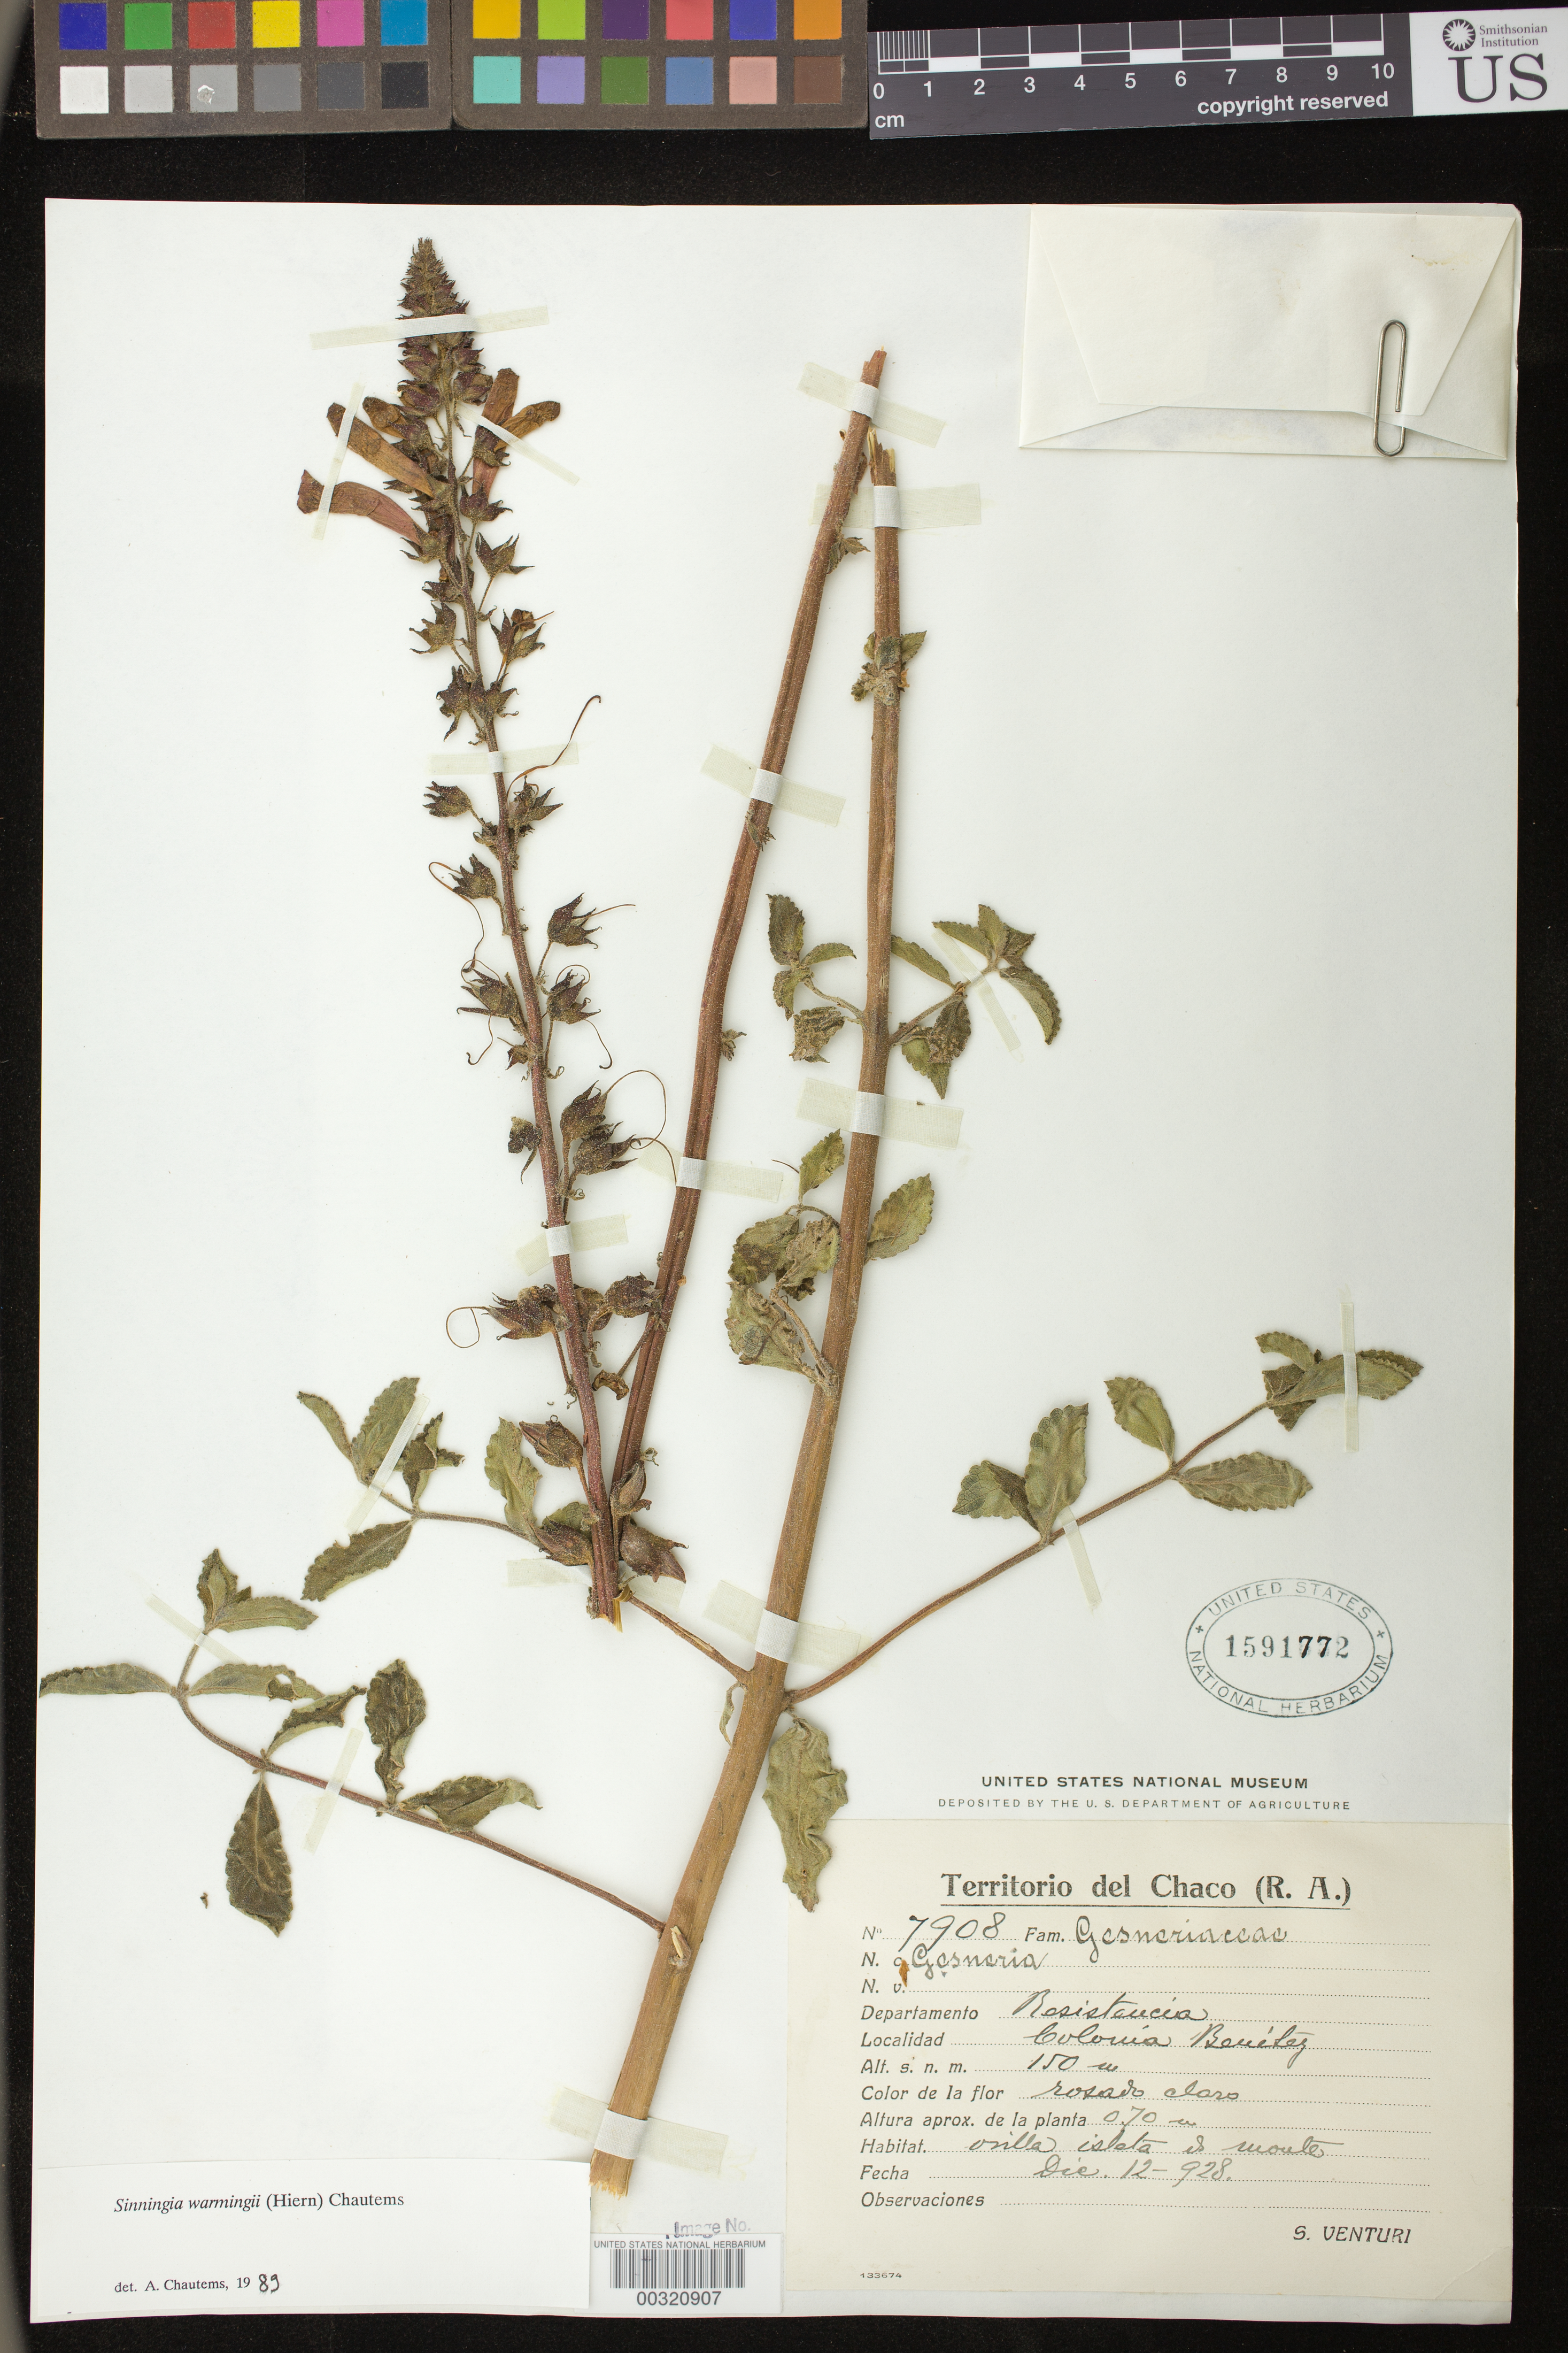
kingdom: Plantae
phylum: Tracheophyta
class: Magnoliopsida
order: Lamiales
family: Gesneriaceae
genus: Sinningia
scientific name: Sinningia warmingii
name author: (Hiern) Chautems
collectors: S. Venturi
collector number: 7908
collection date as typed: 12 Dec 1928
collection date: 1928-12-12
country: Argentina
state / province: Chaco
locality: Dept. Resistencia, Colonia Beuitez [Benitez?]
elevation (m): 150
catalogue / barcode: US 1591772